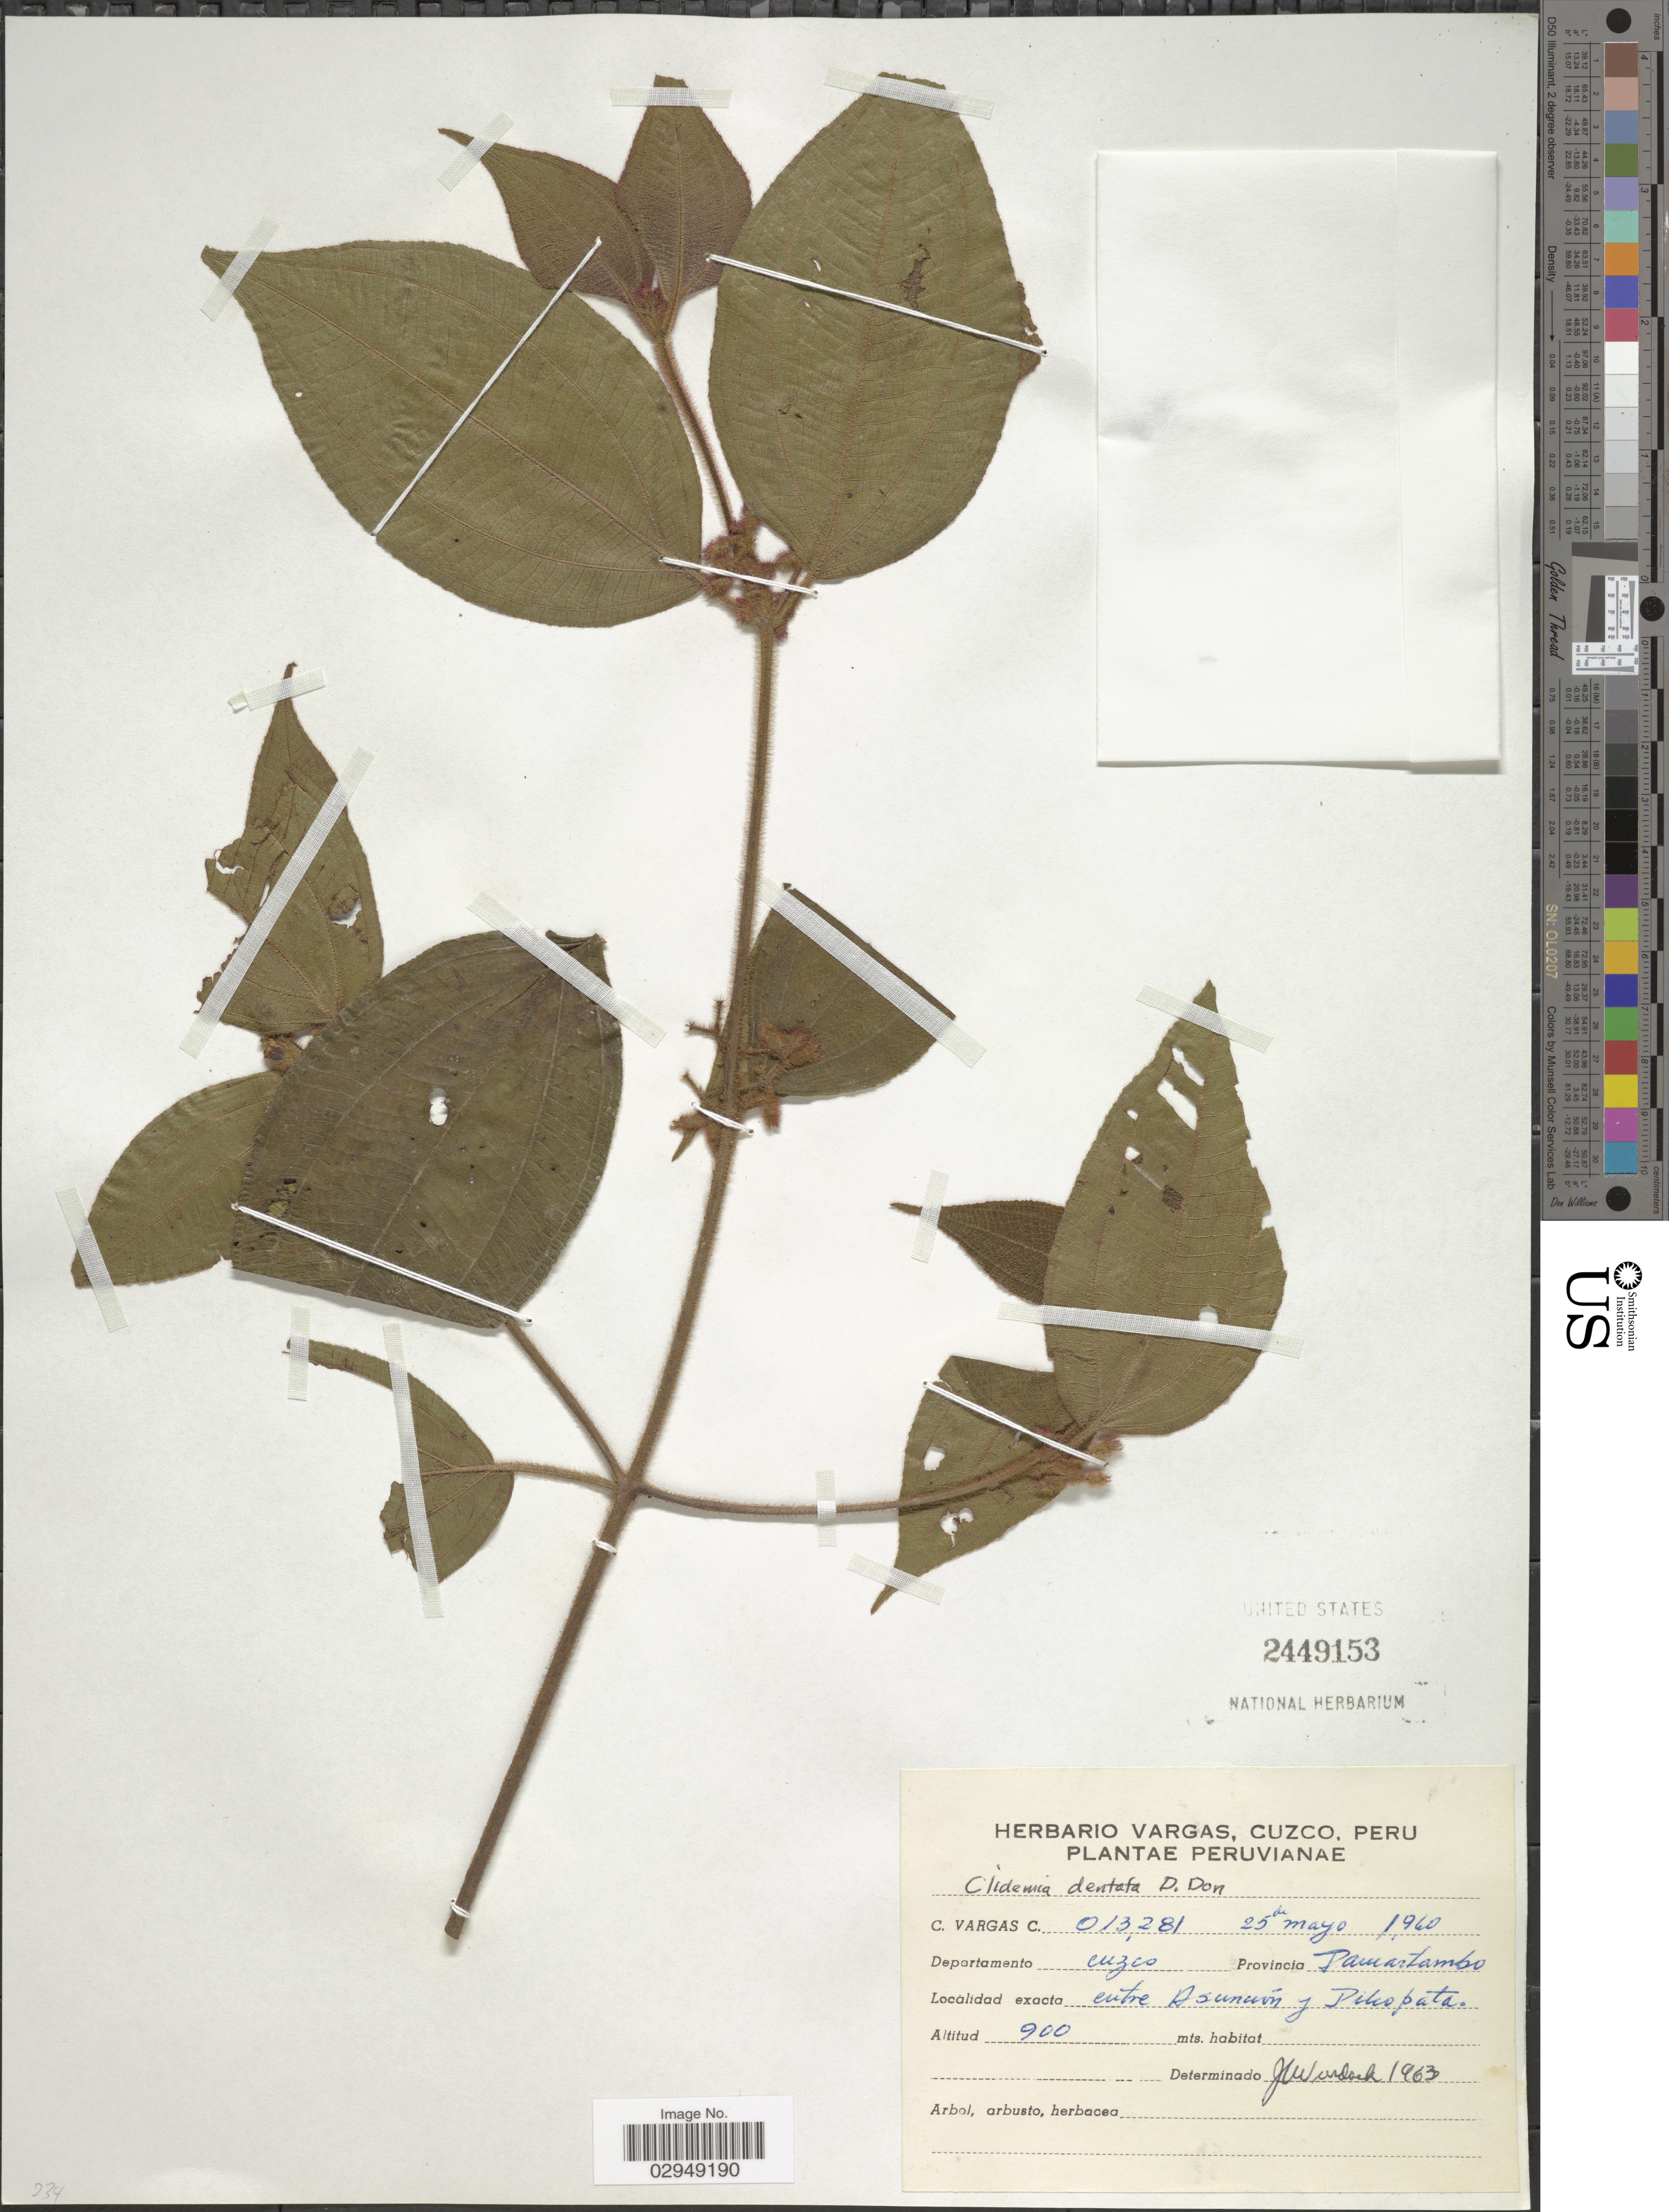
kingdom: Plantae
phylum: Tracheophyta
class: Magnoliopsida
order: Myrtales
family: Melastomataceae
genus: Clidemia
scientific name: Clidemia dentata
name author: D. Don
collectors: C. Vargas Calderón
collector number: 013281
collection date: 1940-05-25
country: Peru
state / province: Cusco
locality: Departamento Cuzco, Provincia Paucartambo, entre Asuncion y Pilcopata.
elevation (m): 900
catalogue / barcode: US 2449153